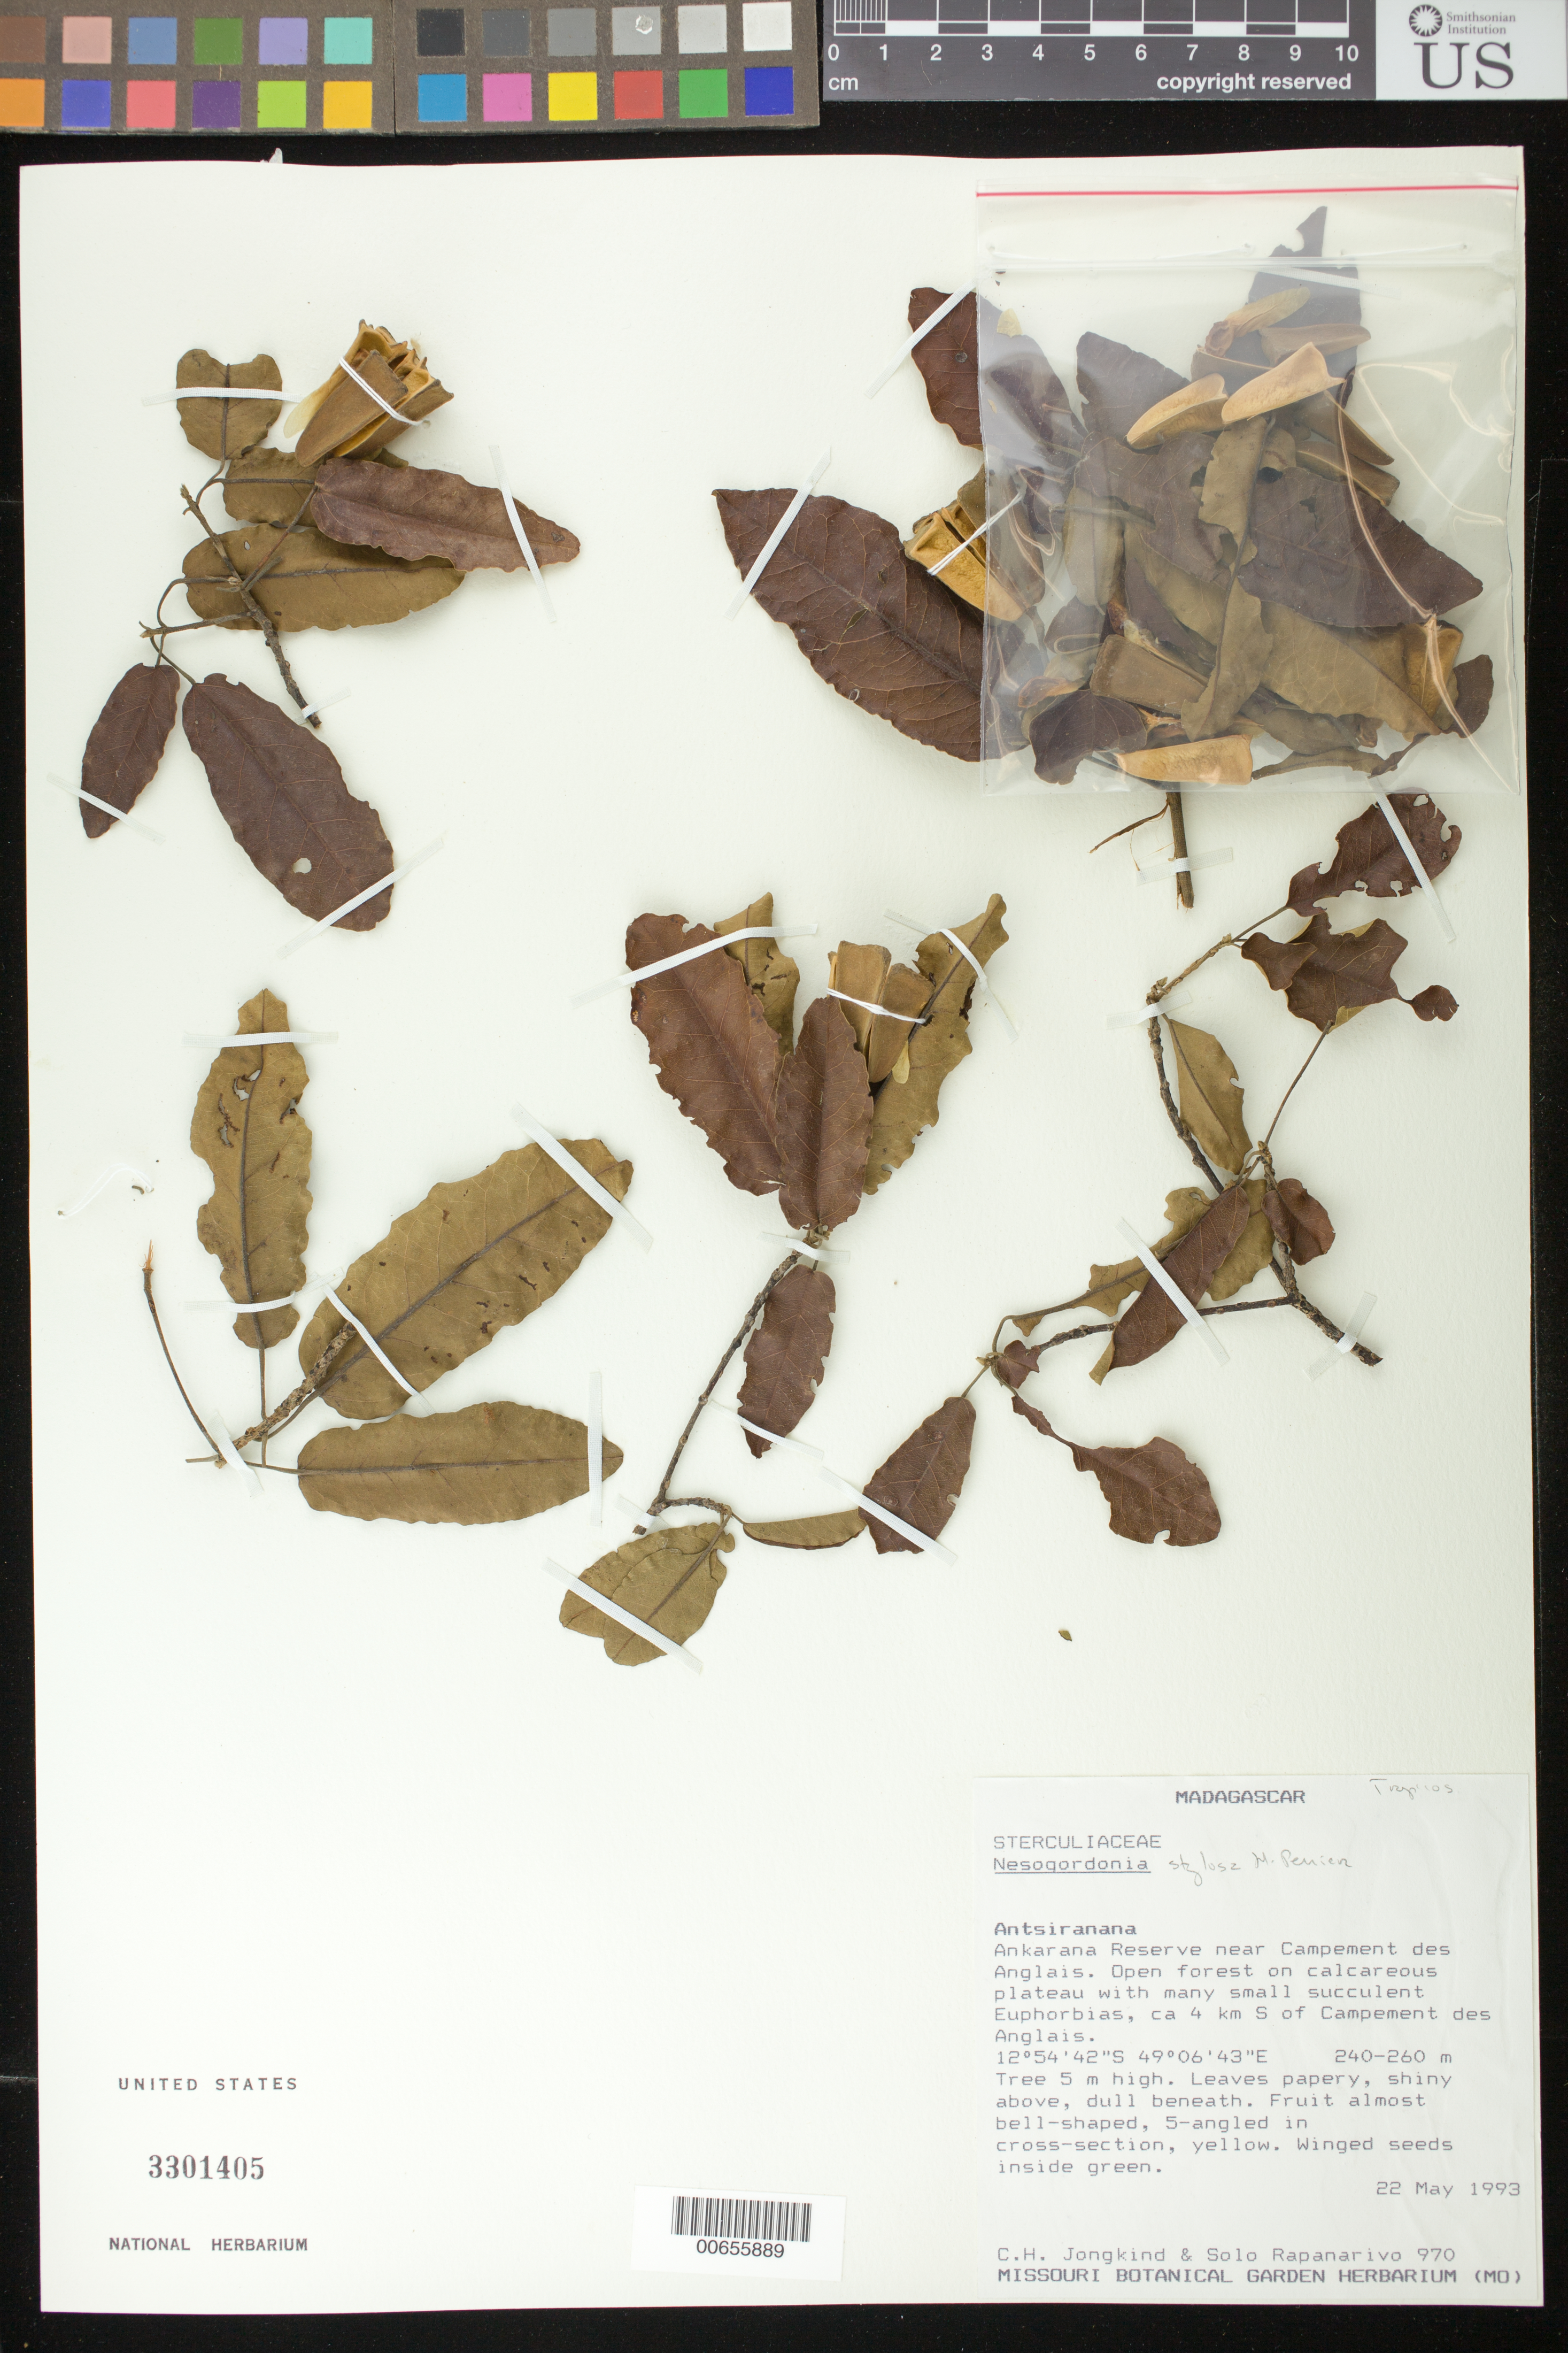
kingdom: Plantae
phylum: Tracheophyta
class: Magnoliopsida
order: Malvales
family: Malvaceae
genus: Nesogordonia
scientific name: Nesogordonia stylosa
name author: H. Perrier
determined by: Dorr, Laurence J., Curator (BOT), Smithsonian Institution - National Museum of Natural History (UNITED STATES)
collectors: C. C. Jongkind & S. Rapanarivo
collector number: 970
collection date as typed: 22 May 1993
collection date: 1993-05-22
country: Madagascar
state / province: Diana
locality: Ankarana Reserve near Campement des Anglais, ca. 4 km S of Campement des Anglais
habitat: Open forest on calcareous plateau with many small succulent Euphorbias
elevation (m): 240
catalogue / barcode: US 3301405